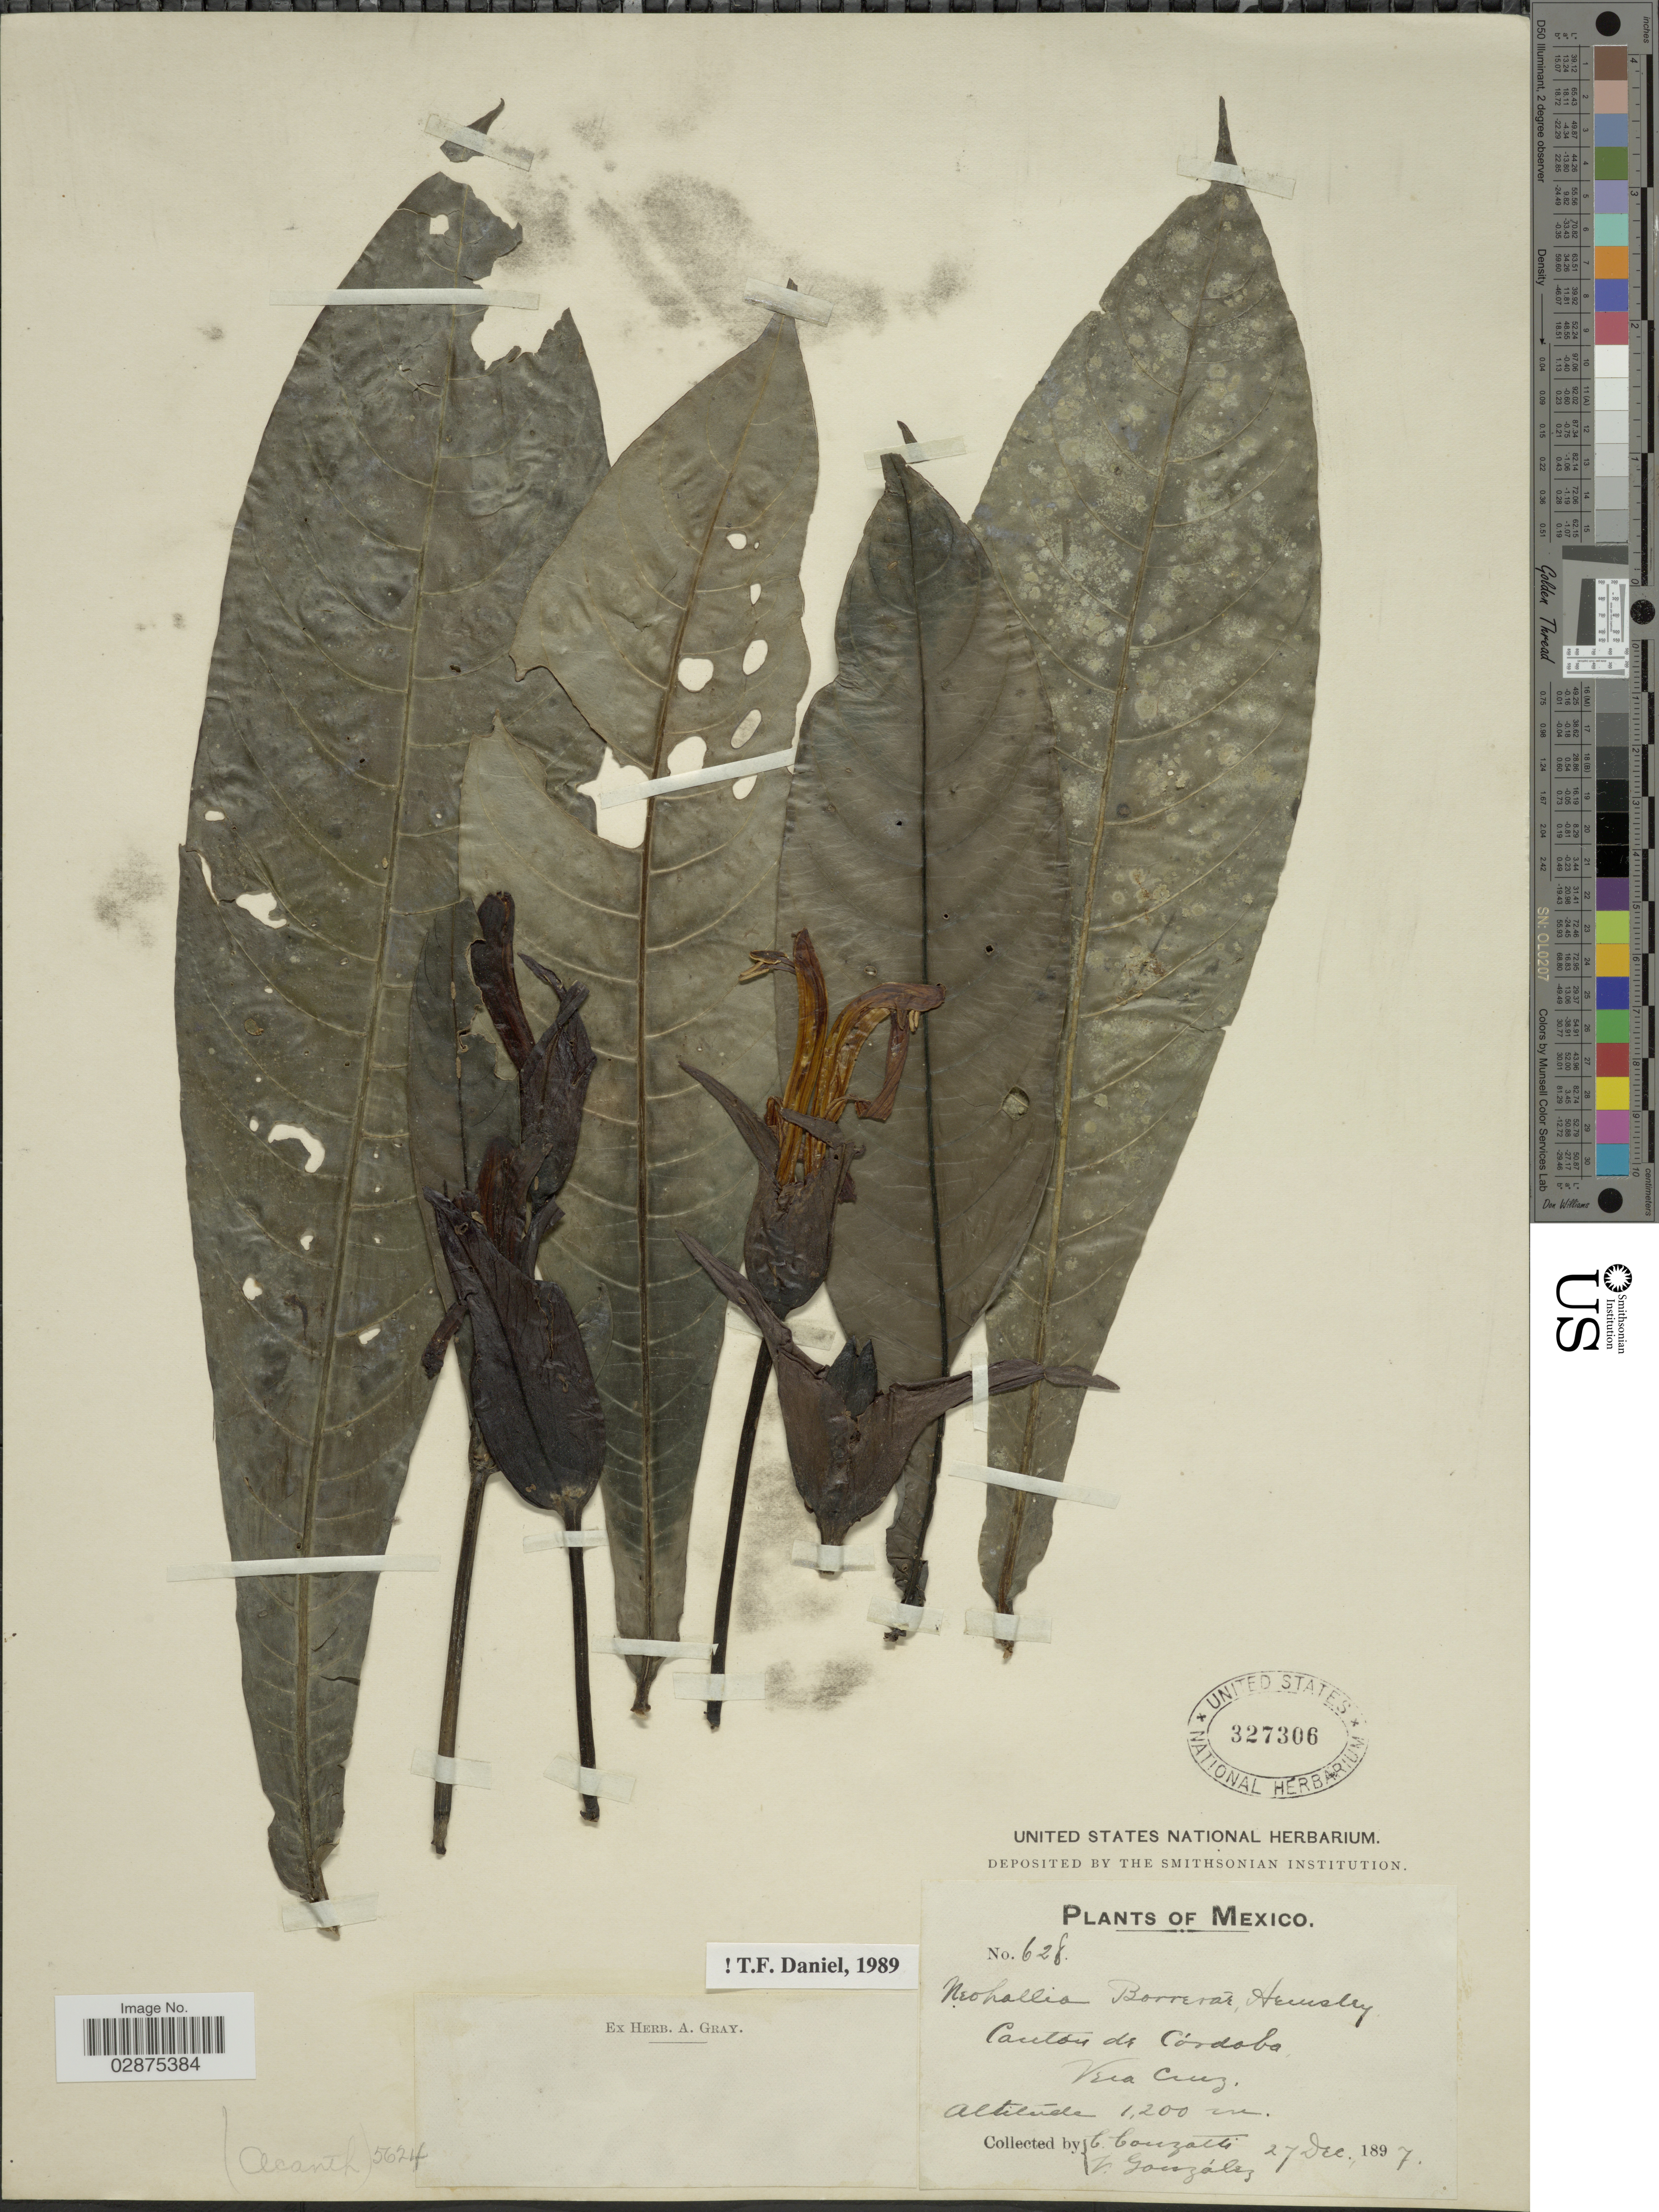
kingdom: Plantae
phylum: Tracheophyta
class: Magnoliopsida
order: Lamiales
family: Acanthaceae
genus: Neohallia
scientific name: Neohallia borrerae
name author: Hemsl.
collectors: C. Conzatti & V. González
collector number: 628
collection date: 1897-12-27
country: Mexico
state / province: Veracruz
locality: Canton de Córdoba.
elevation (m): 1200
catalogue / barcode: US 327306